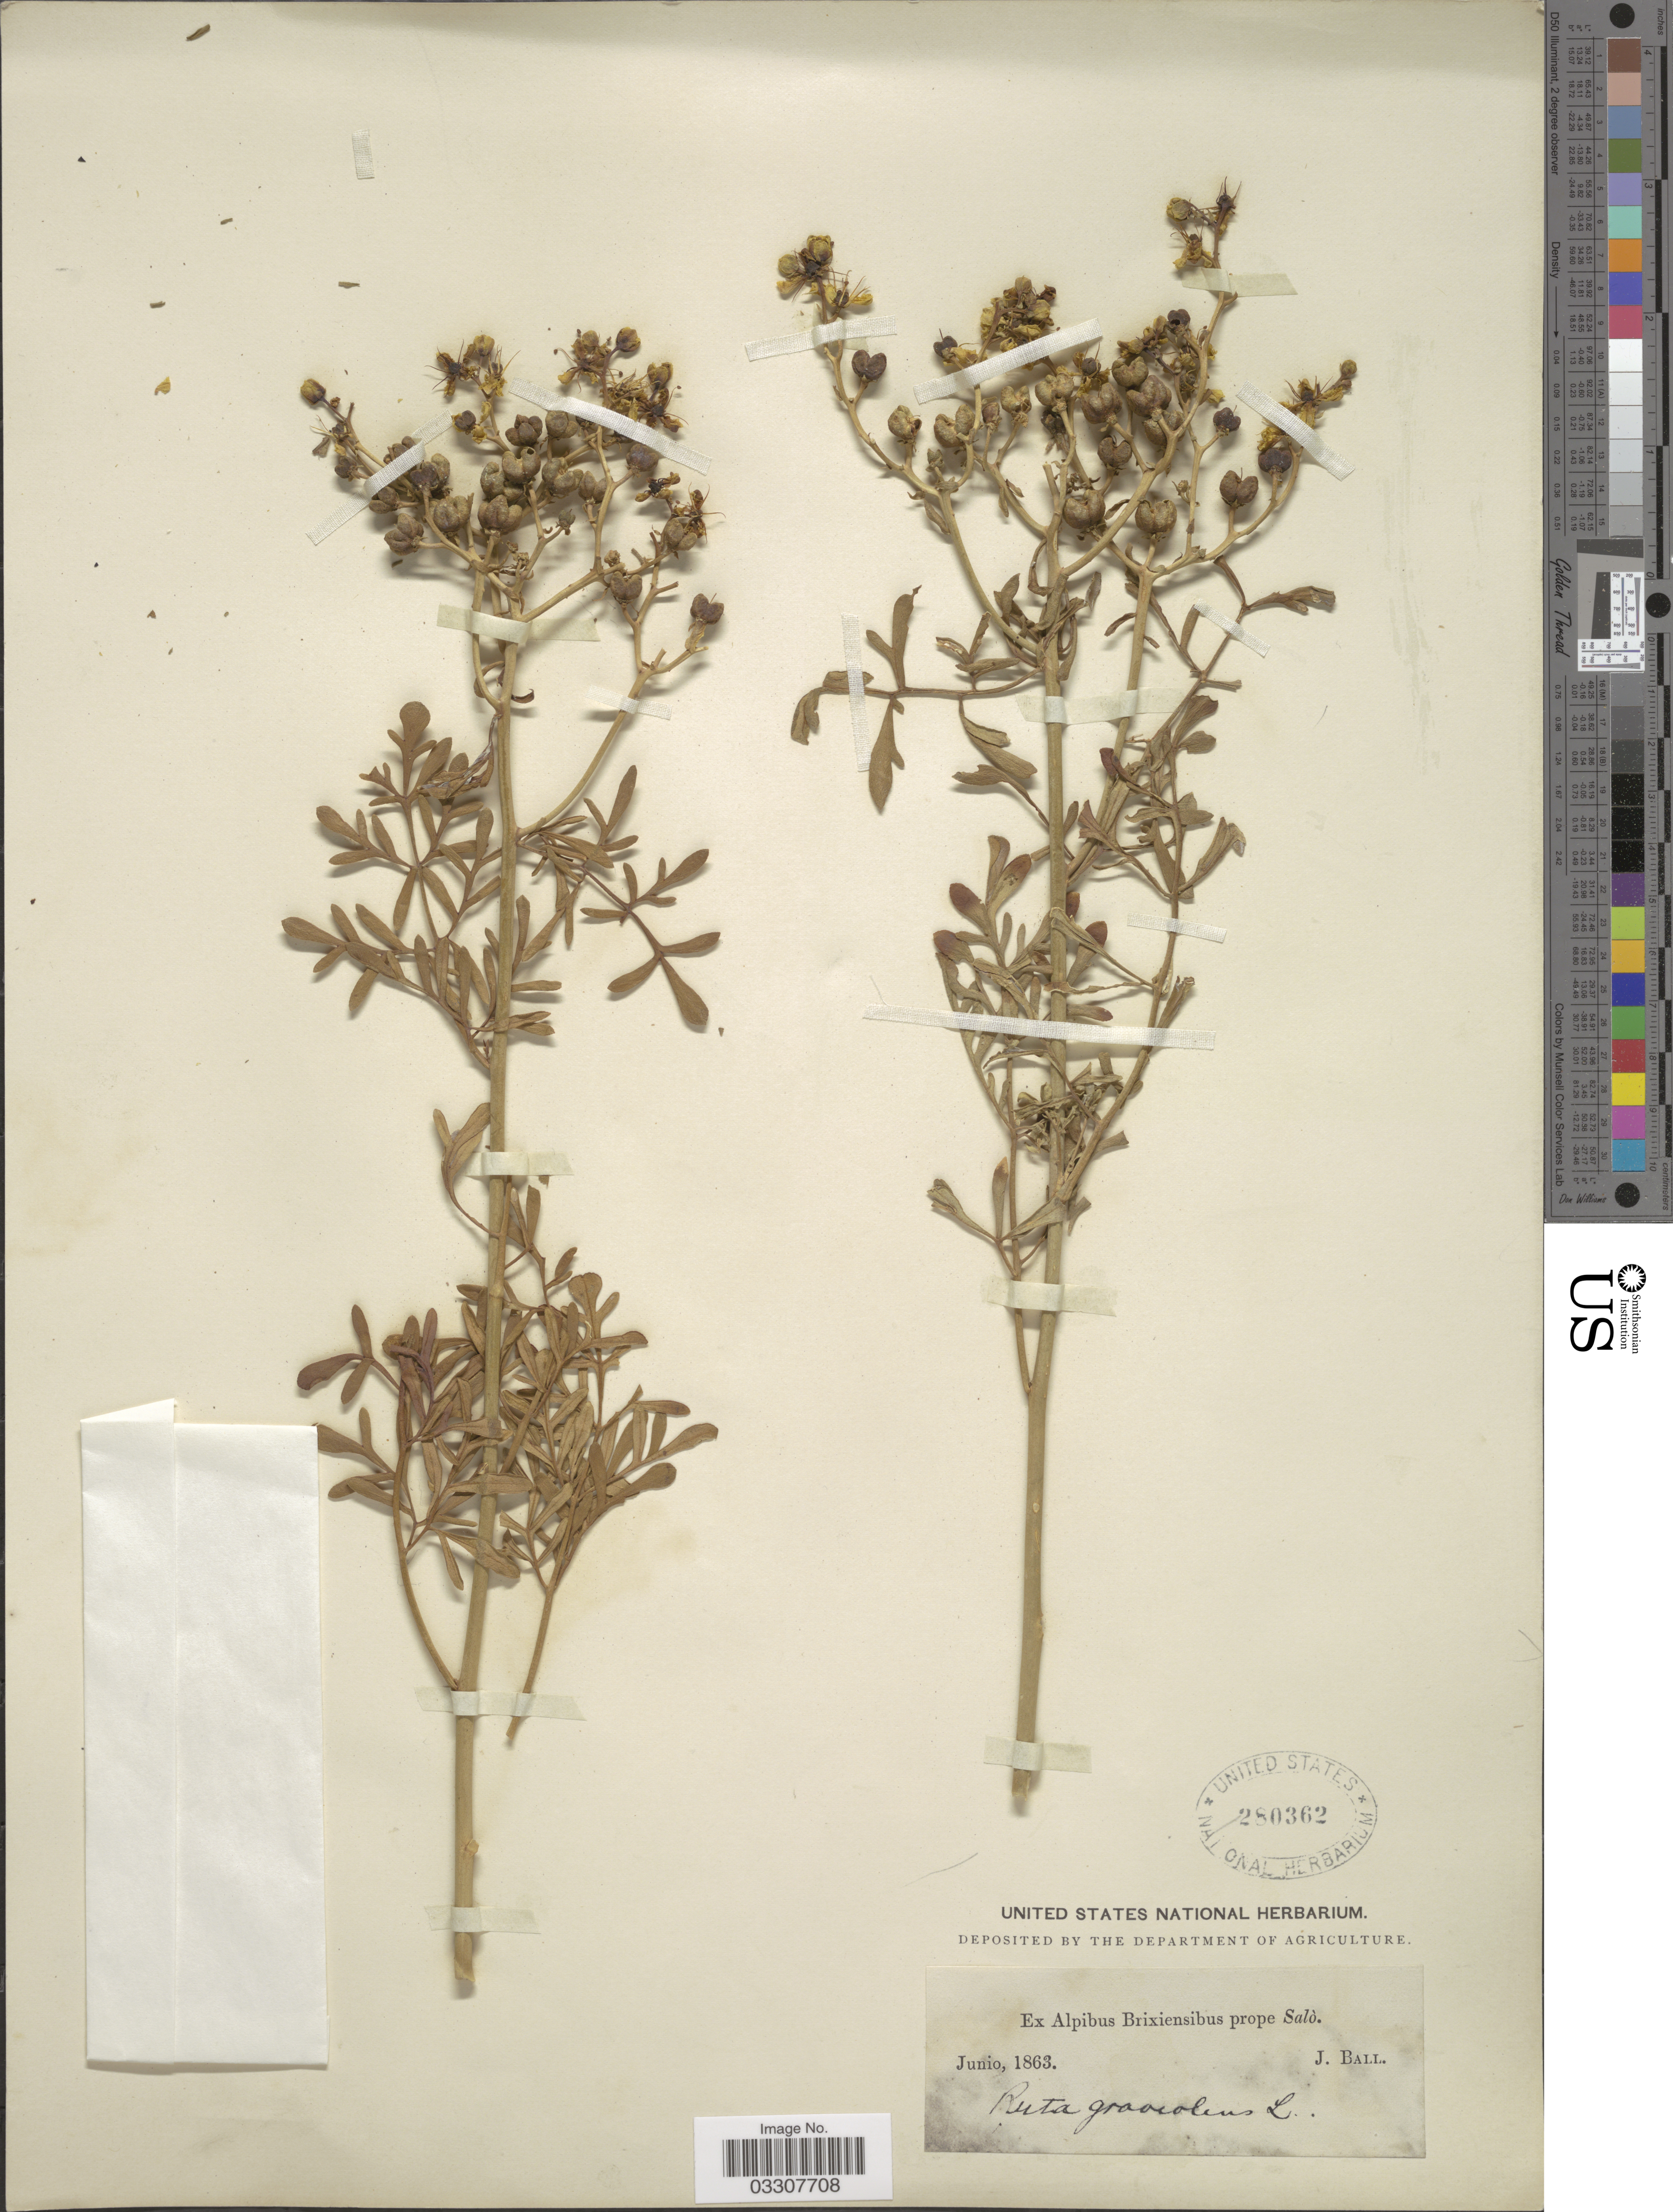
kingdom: Plantae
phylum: Tracheophyta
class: Magnoliopsida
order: Sapindales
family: Rutaceae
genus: Ruta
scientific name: Ruta graveolens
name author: L.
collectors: J. Ball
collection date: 1863-06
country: Italy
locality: Ex Alpibus Brixiensibus prope Salò.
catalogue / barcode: US 280362